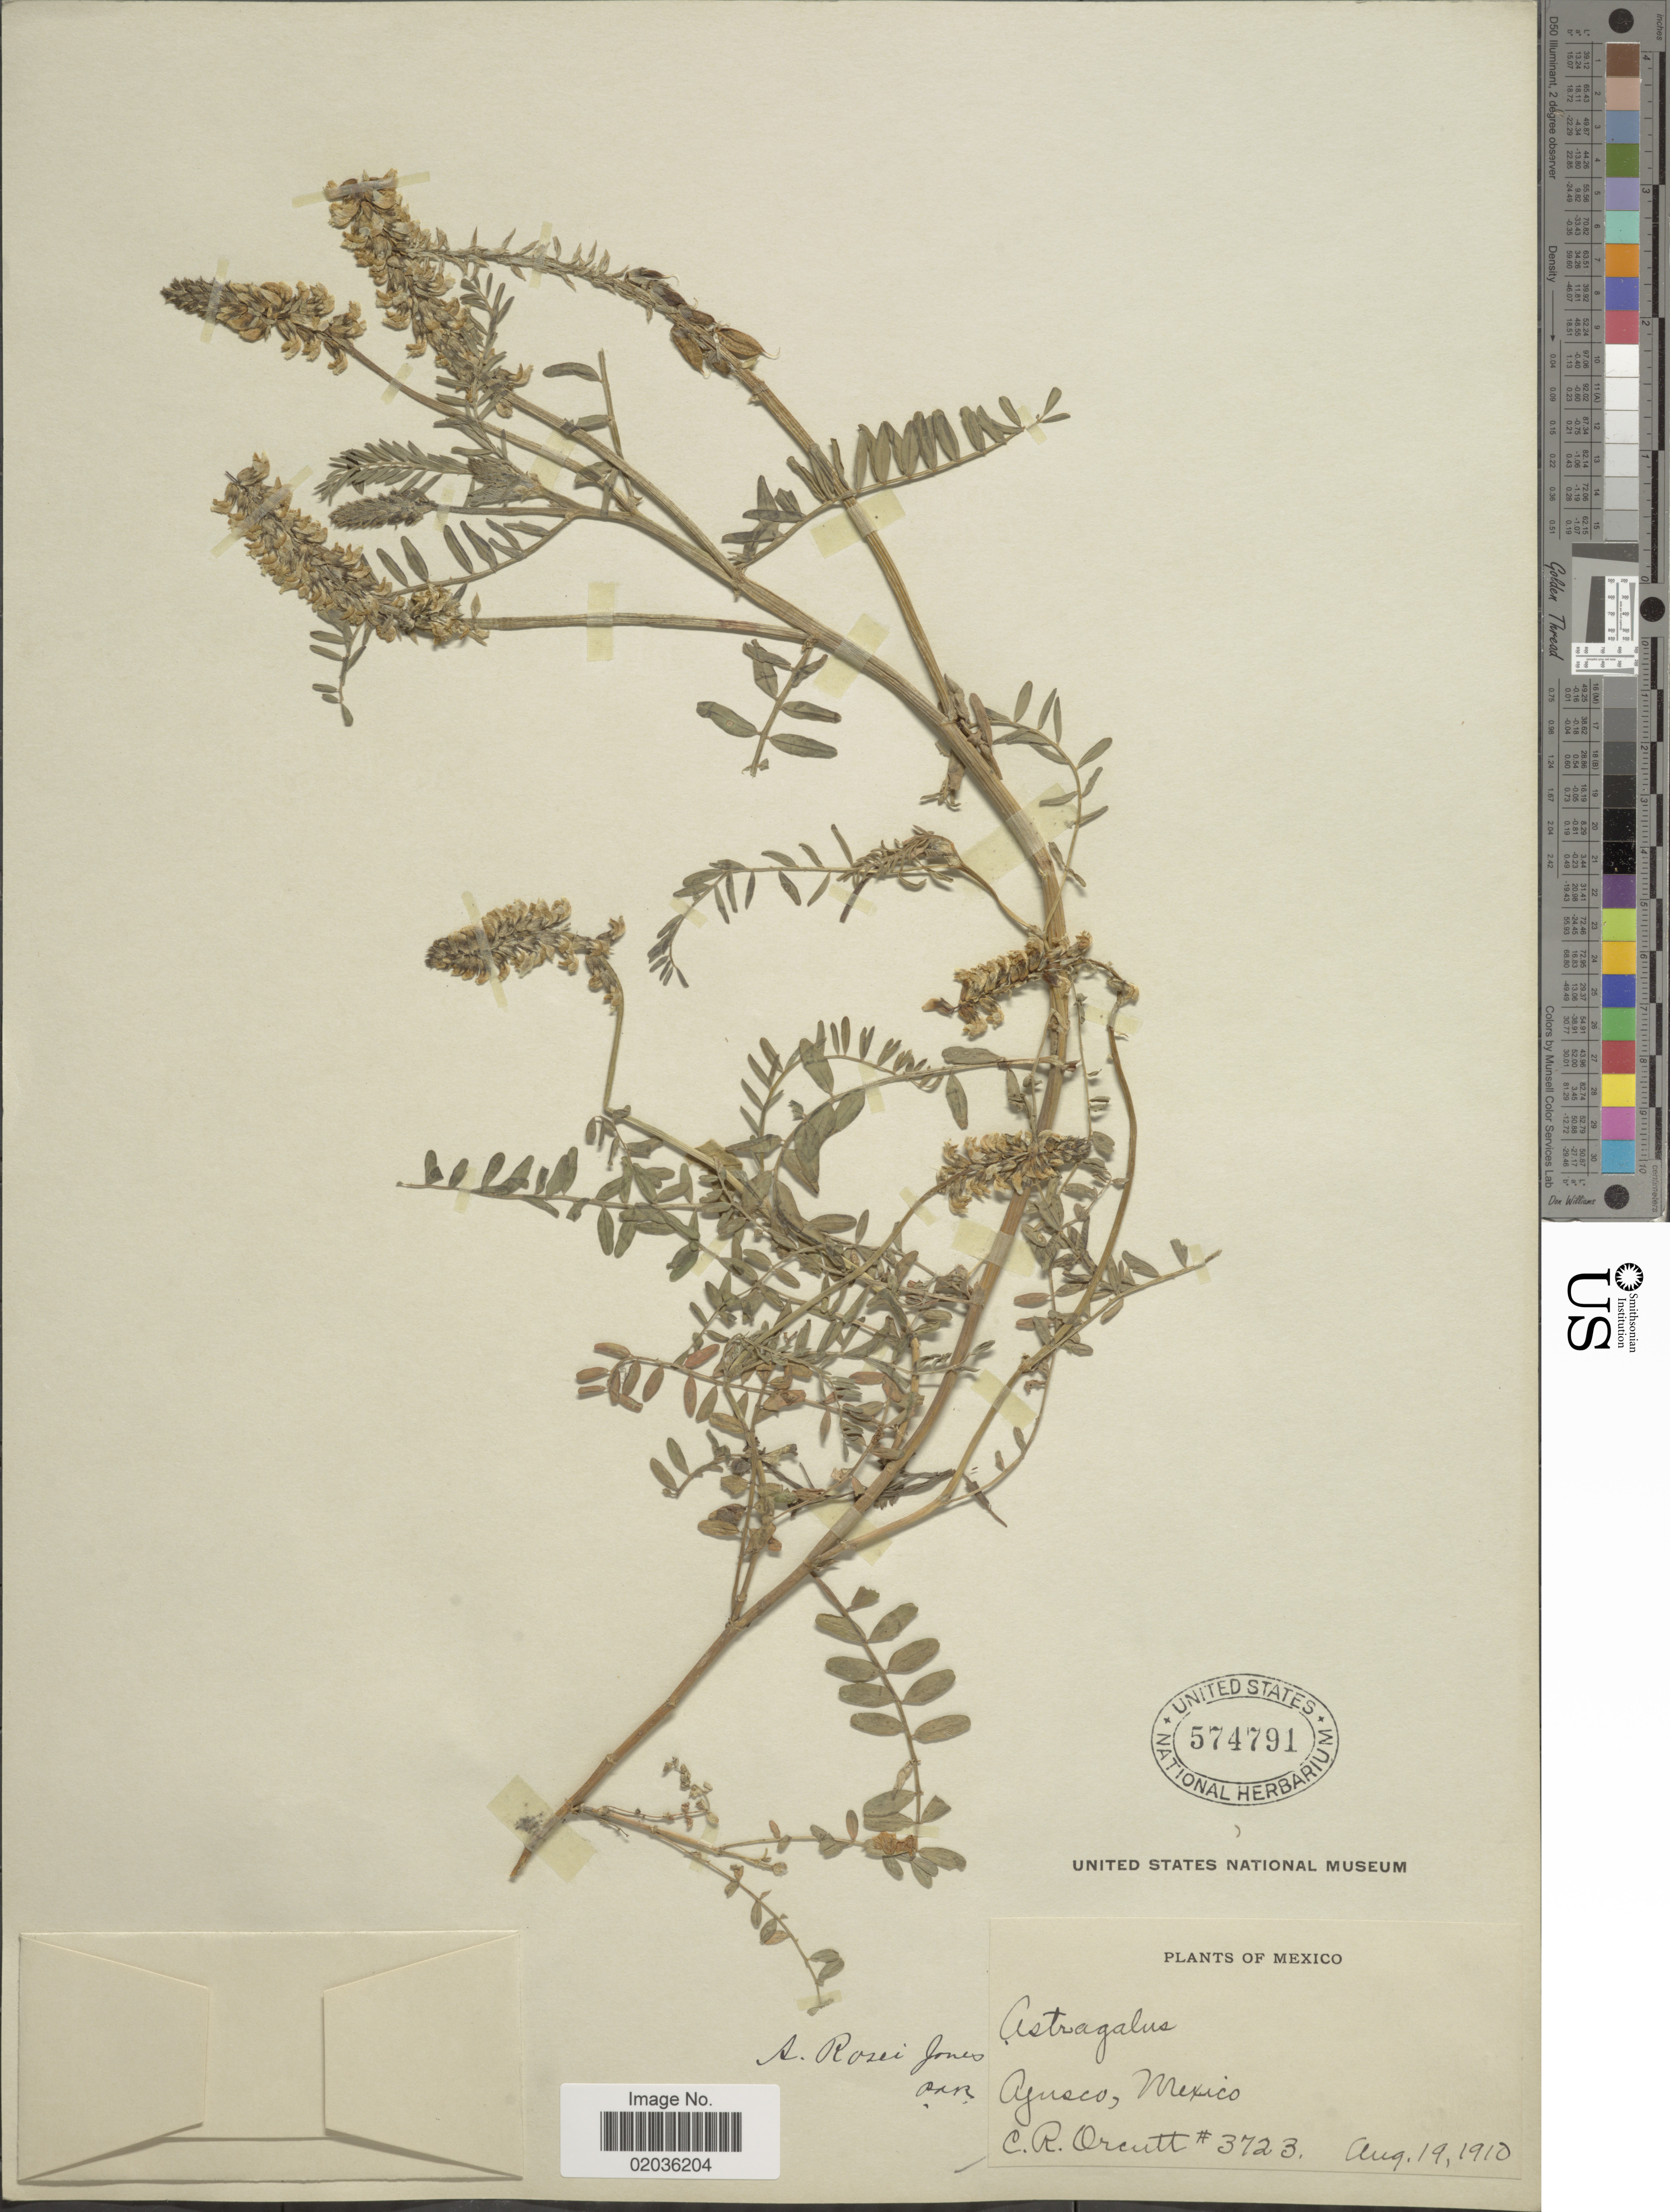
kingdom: Plantae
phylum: Tracheophyta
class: Magnoliopsida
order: Fabales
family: Fabaceae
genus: Astragalus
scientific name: Astragalus micranthus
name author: Desv.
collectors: C. R. Orcutt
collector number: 3723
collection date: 1910-08-19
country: Mexico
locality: Ajusco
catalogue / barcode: US 574791